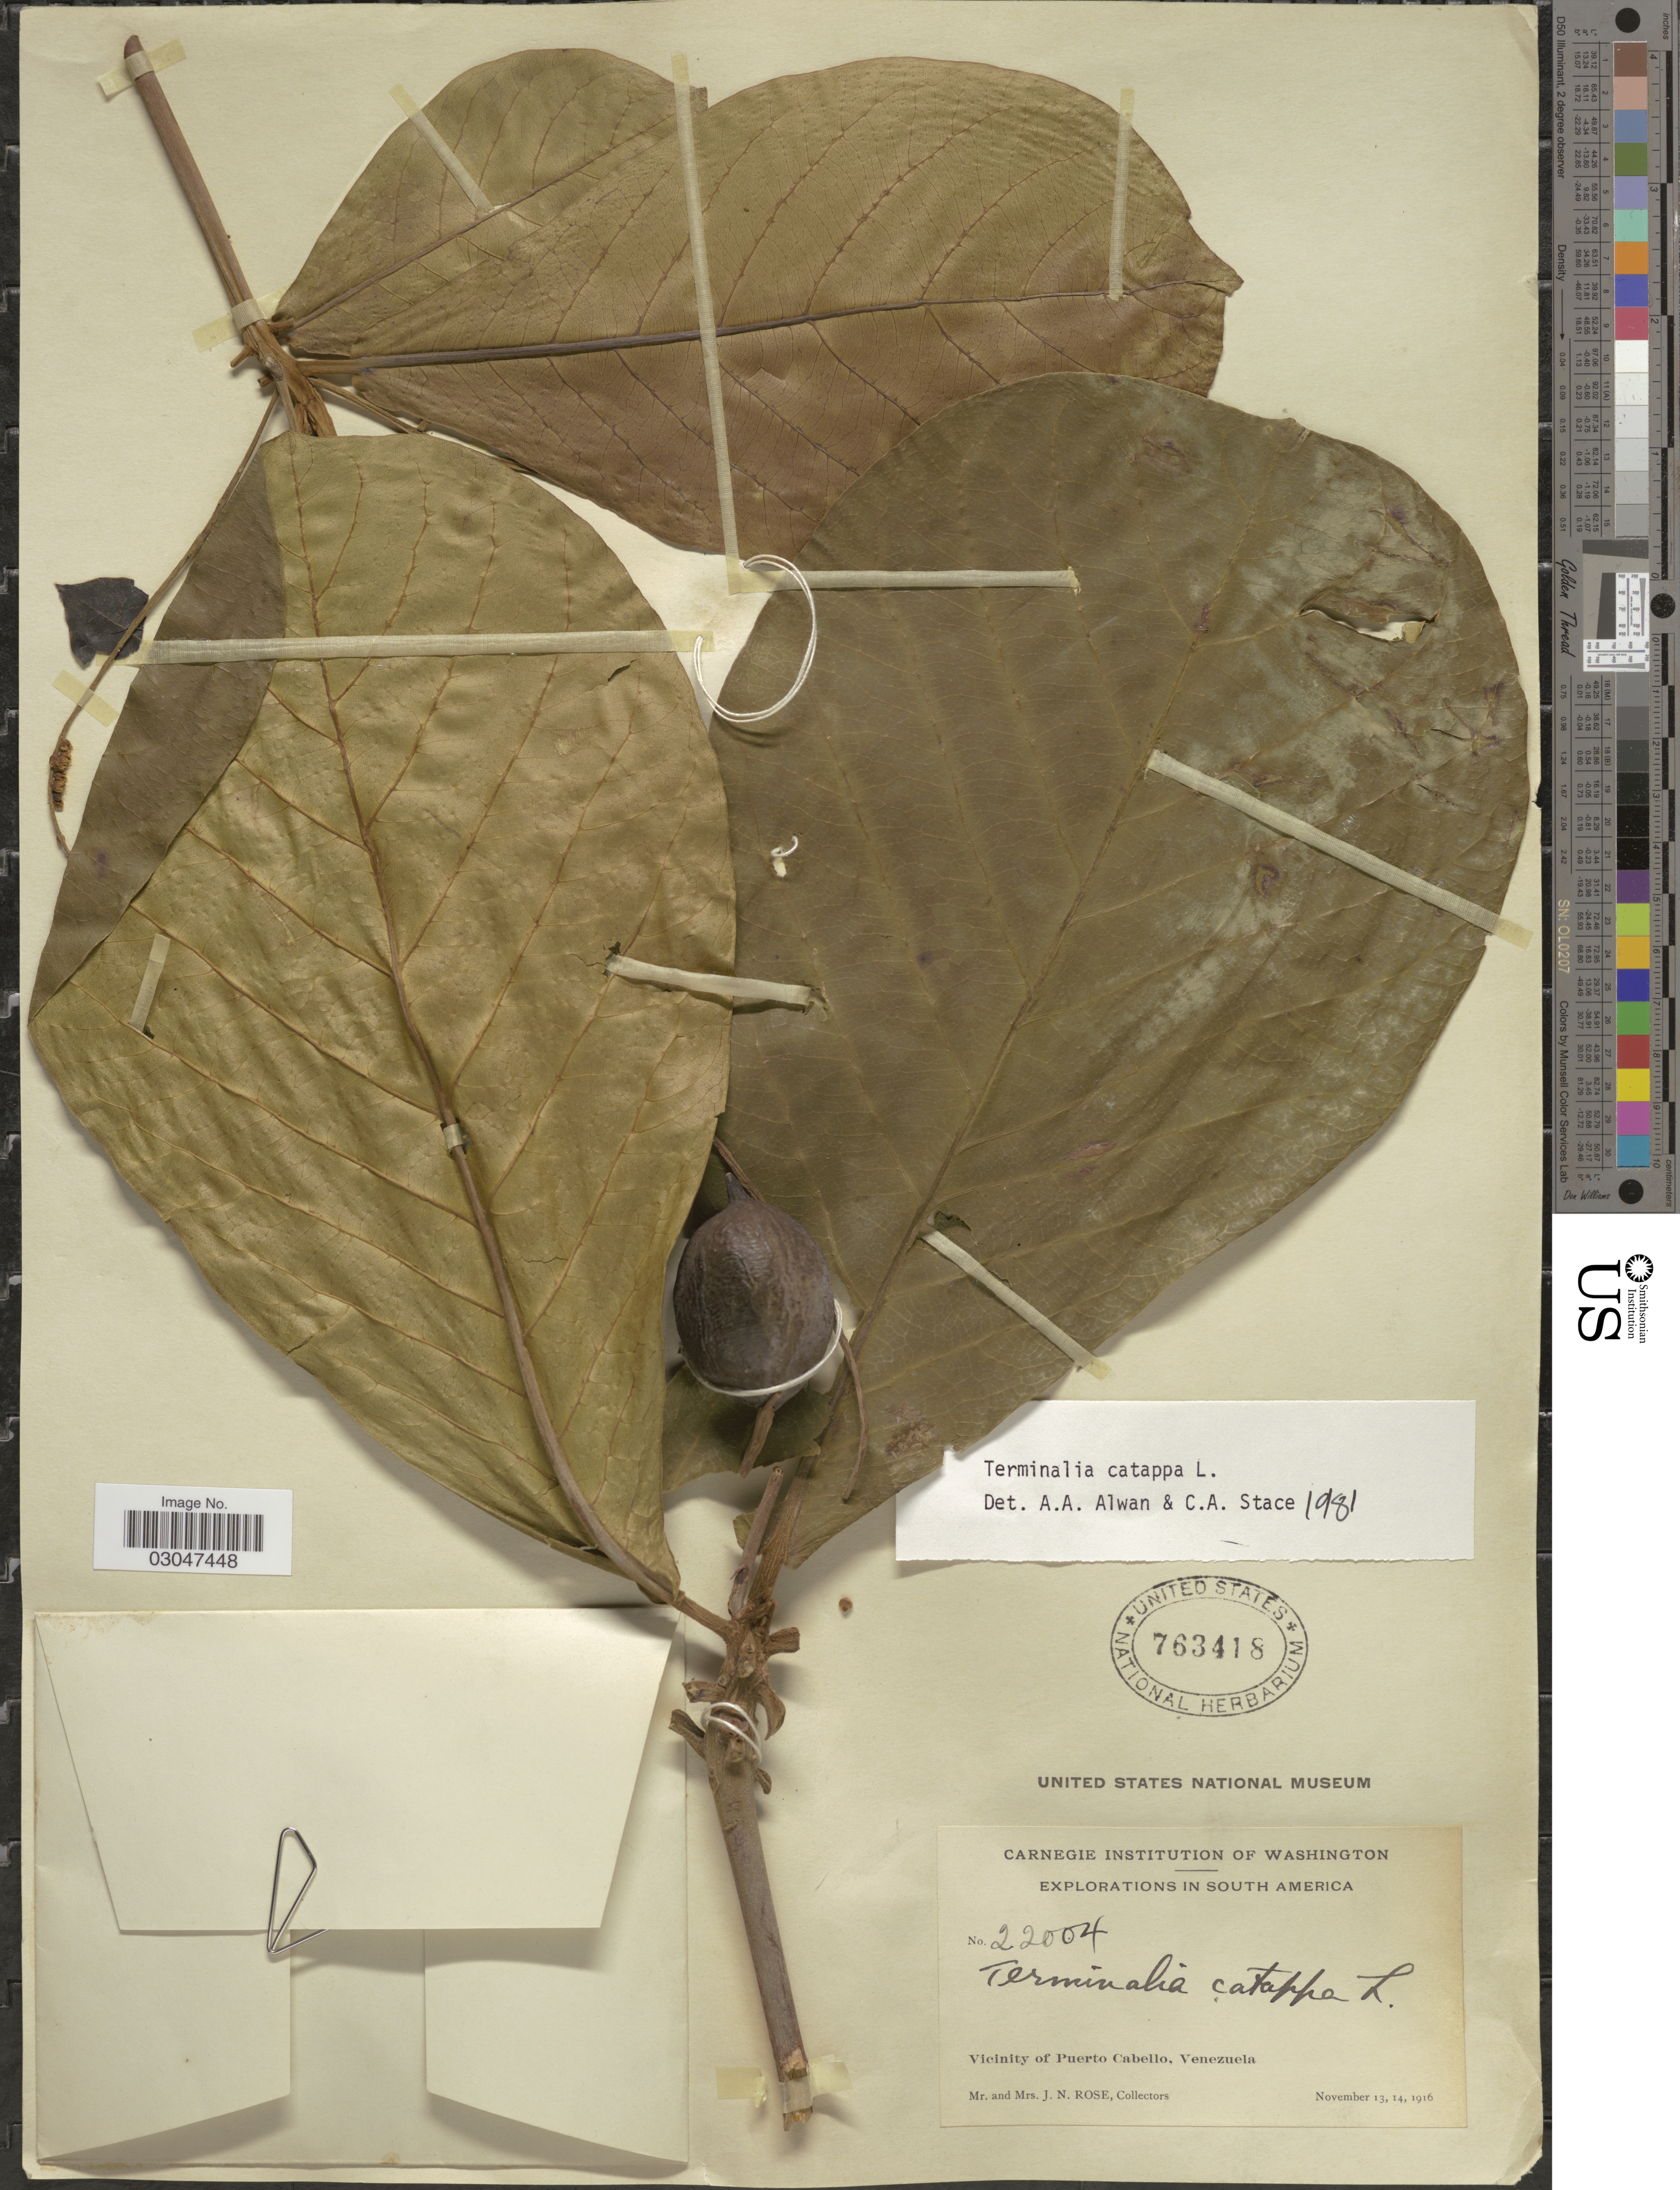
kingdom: Plantae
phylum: Tracheophyta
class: Magnoliopsida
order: Myrtales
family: Combretaceae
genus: Terminalia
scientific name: Terminalia catappa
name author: L.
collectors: J. N. Rose & L. B. Rose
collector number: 22004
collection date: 1916-11-13/1916-11-14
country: Venezuela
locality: Vicinity of Puerto Cabello.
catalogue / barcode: US 763418